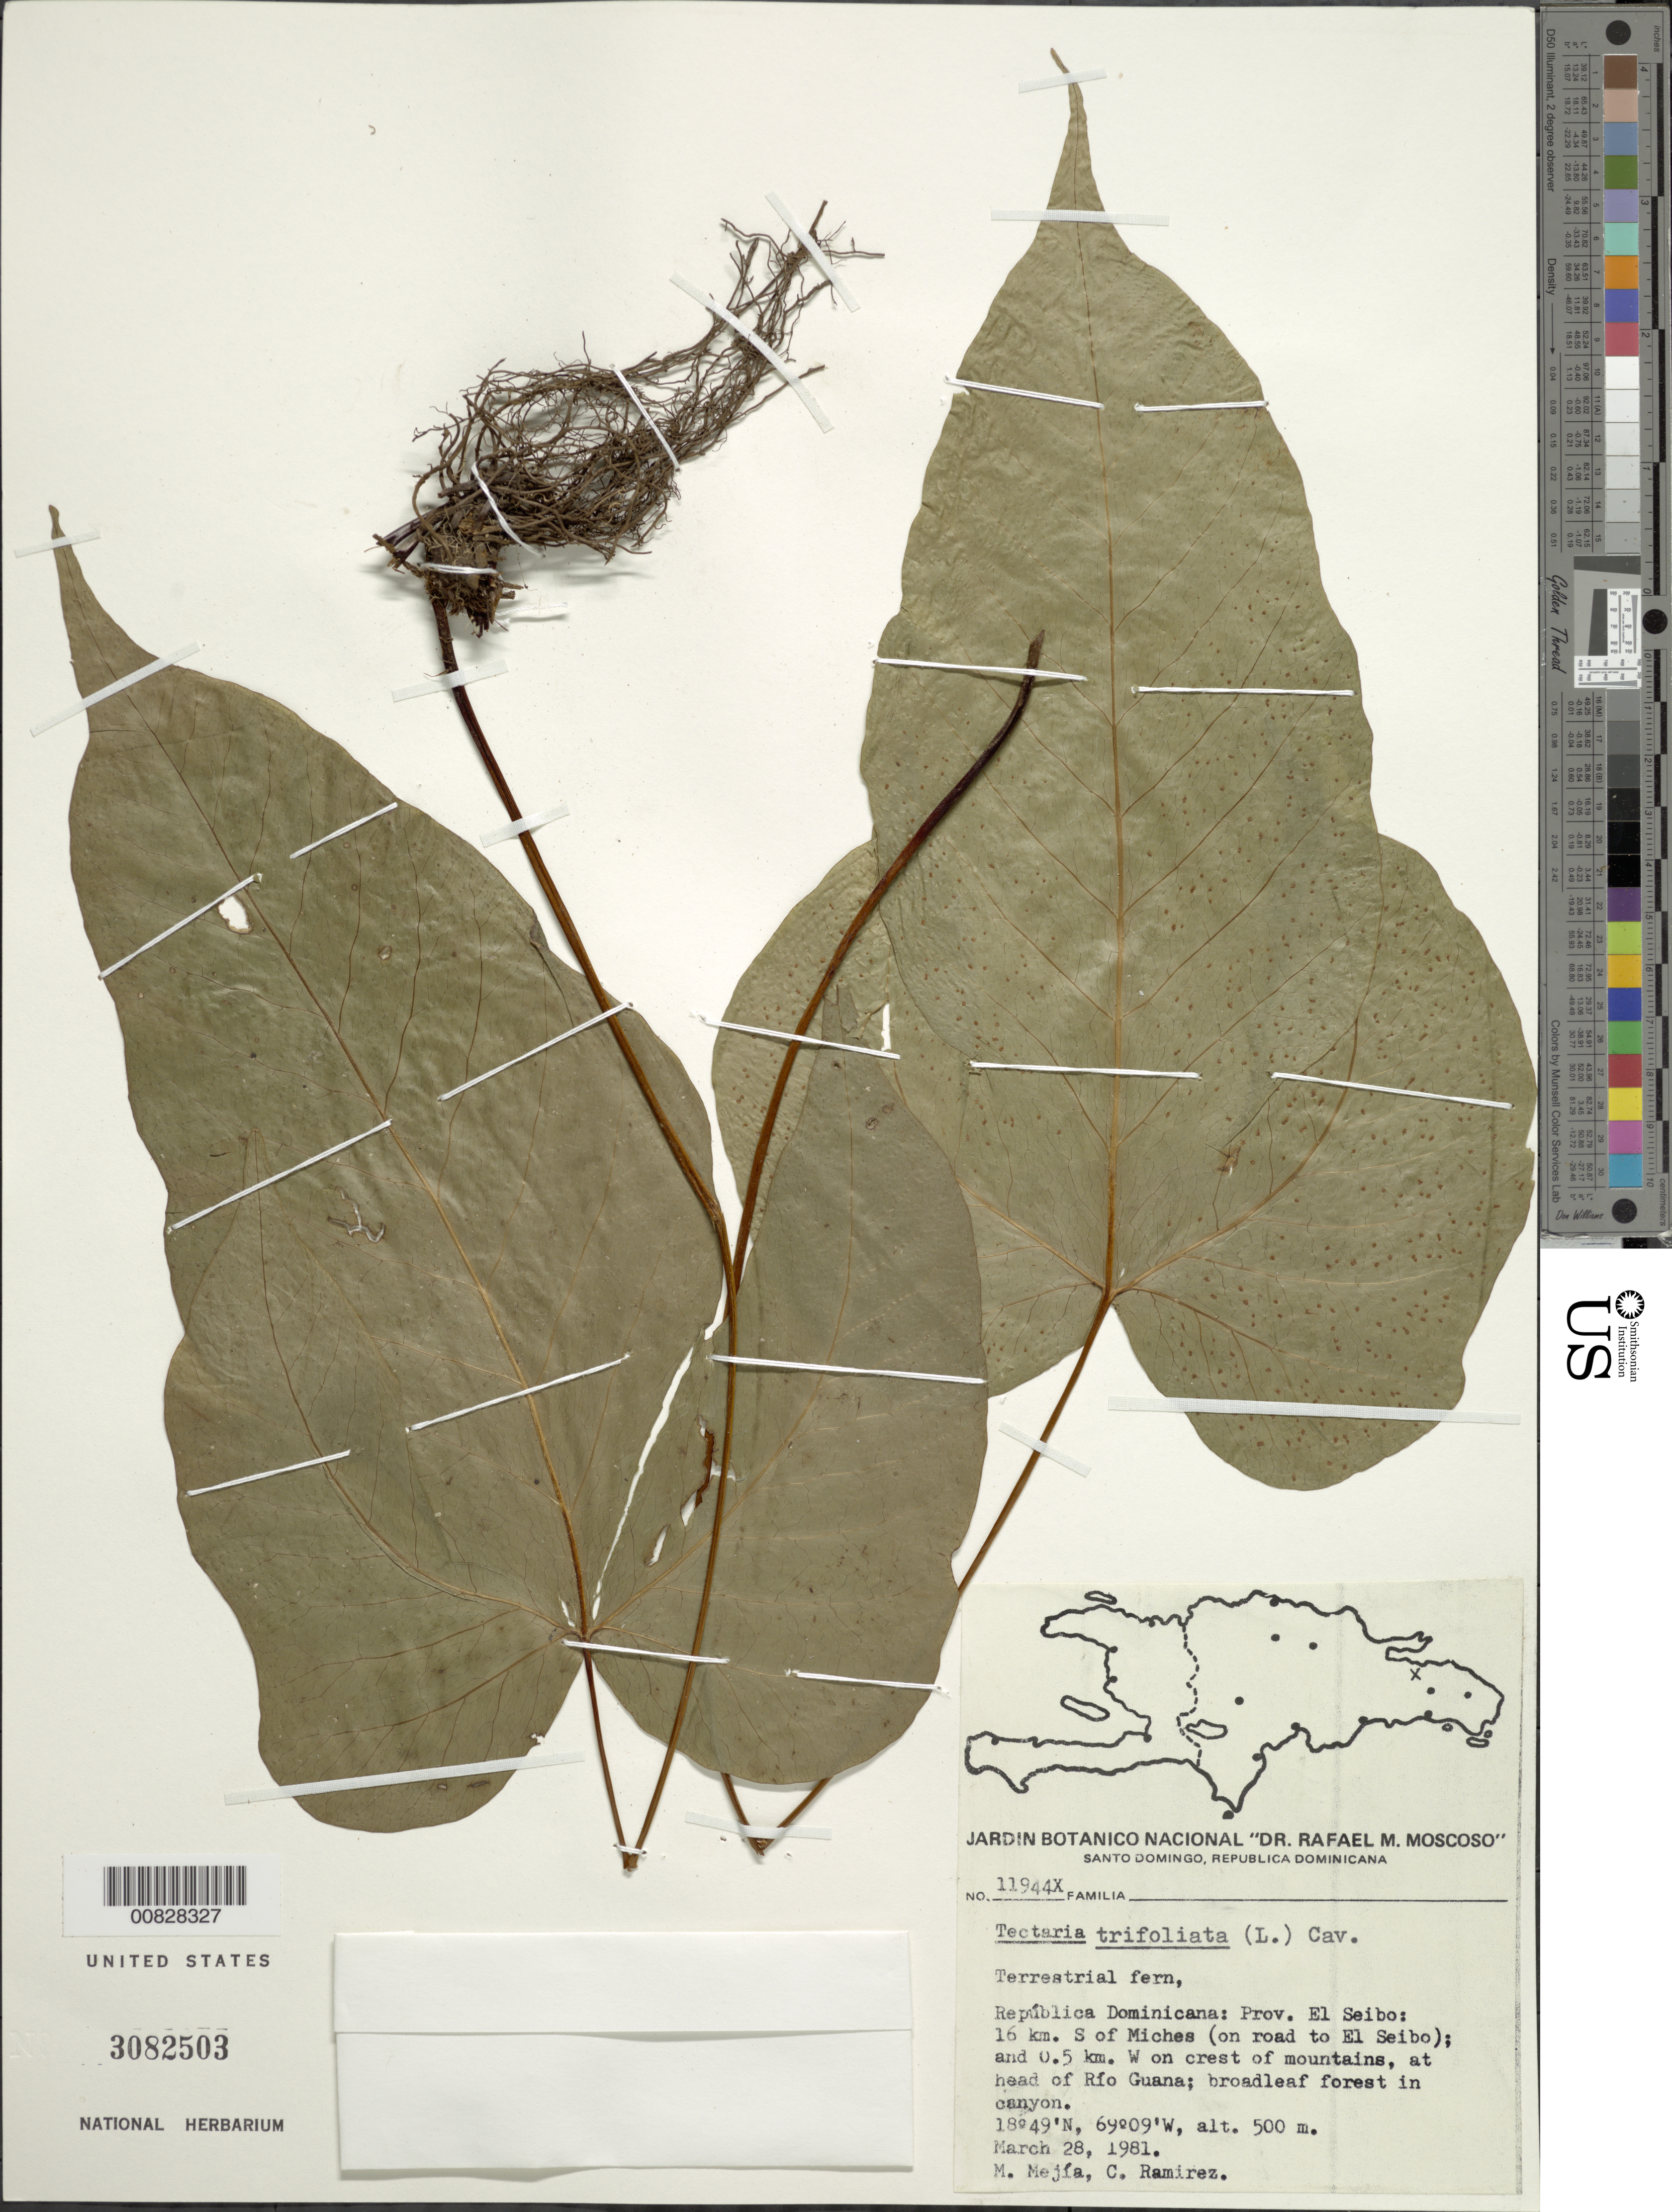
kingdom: Plantae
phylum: Tracheophyta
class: Polypodiopsida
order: Polypodiales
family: Tectariaceae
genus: Tectaria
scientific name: Tectaria trifoliata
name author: (L.) Cav.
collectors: M. Mejia & C. Ramirez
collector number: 11944x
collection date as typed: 28 Mar 1981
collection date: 1981-03-28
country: Dominican Republic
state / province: El Seibo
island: Hispaniola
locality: Miches, 16 km S on road to El Seibo, and 0.5 km W at head of Río Guana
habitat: Broadleaf forest in canyon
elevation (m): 500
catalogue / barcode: US 3082503